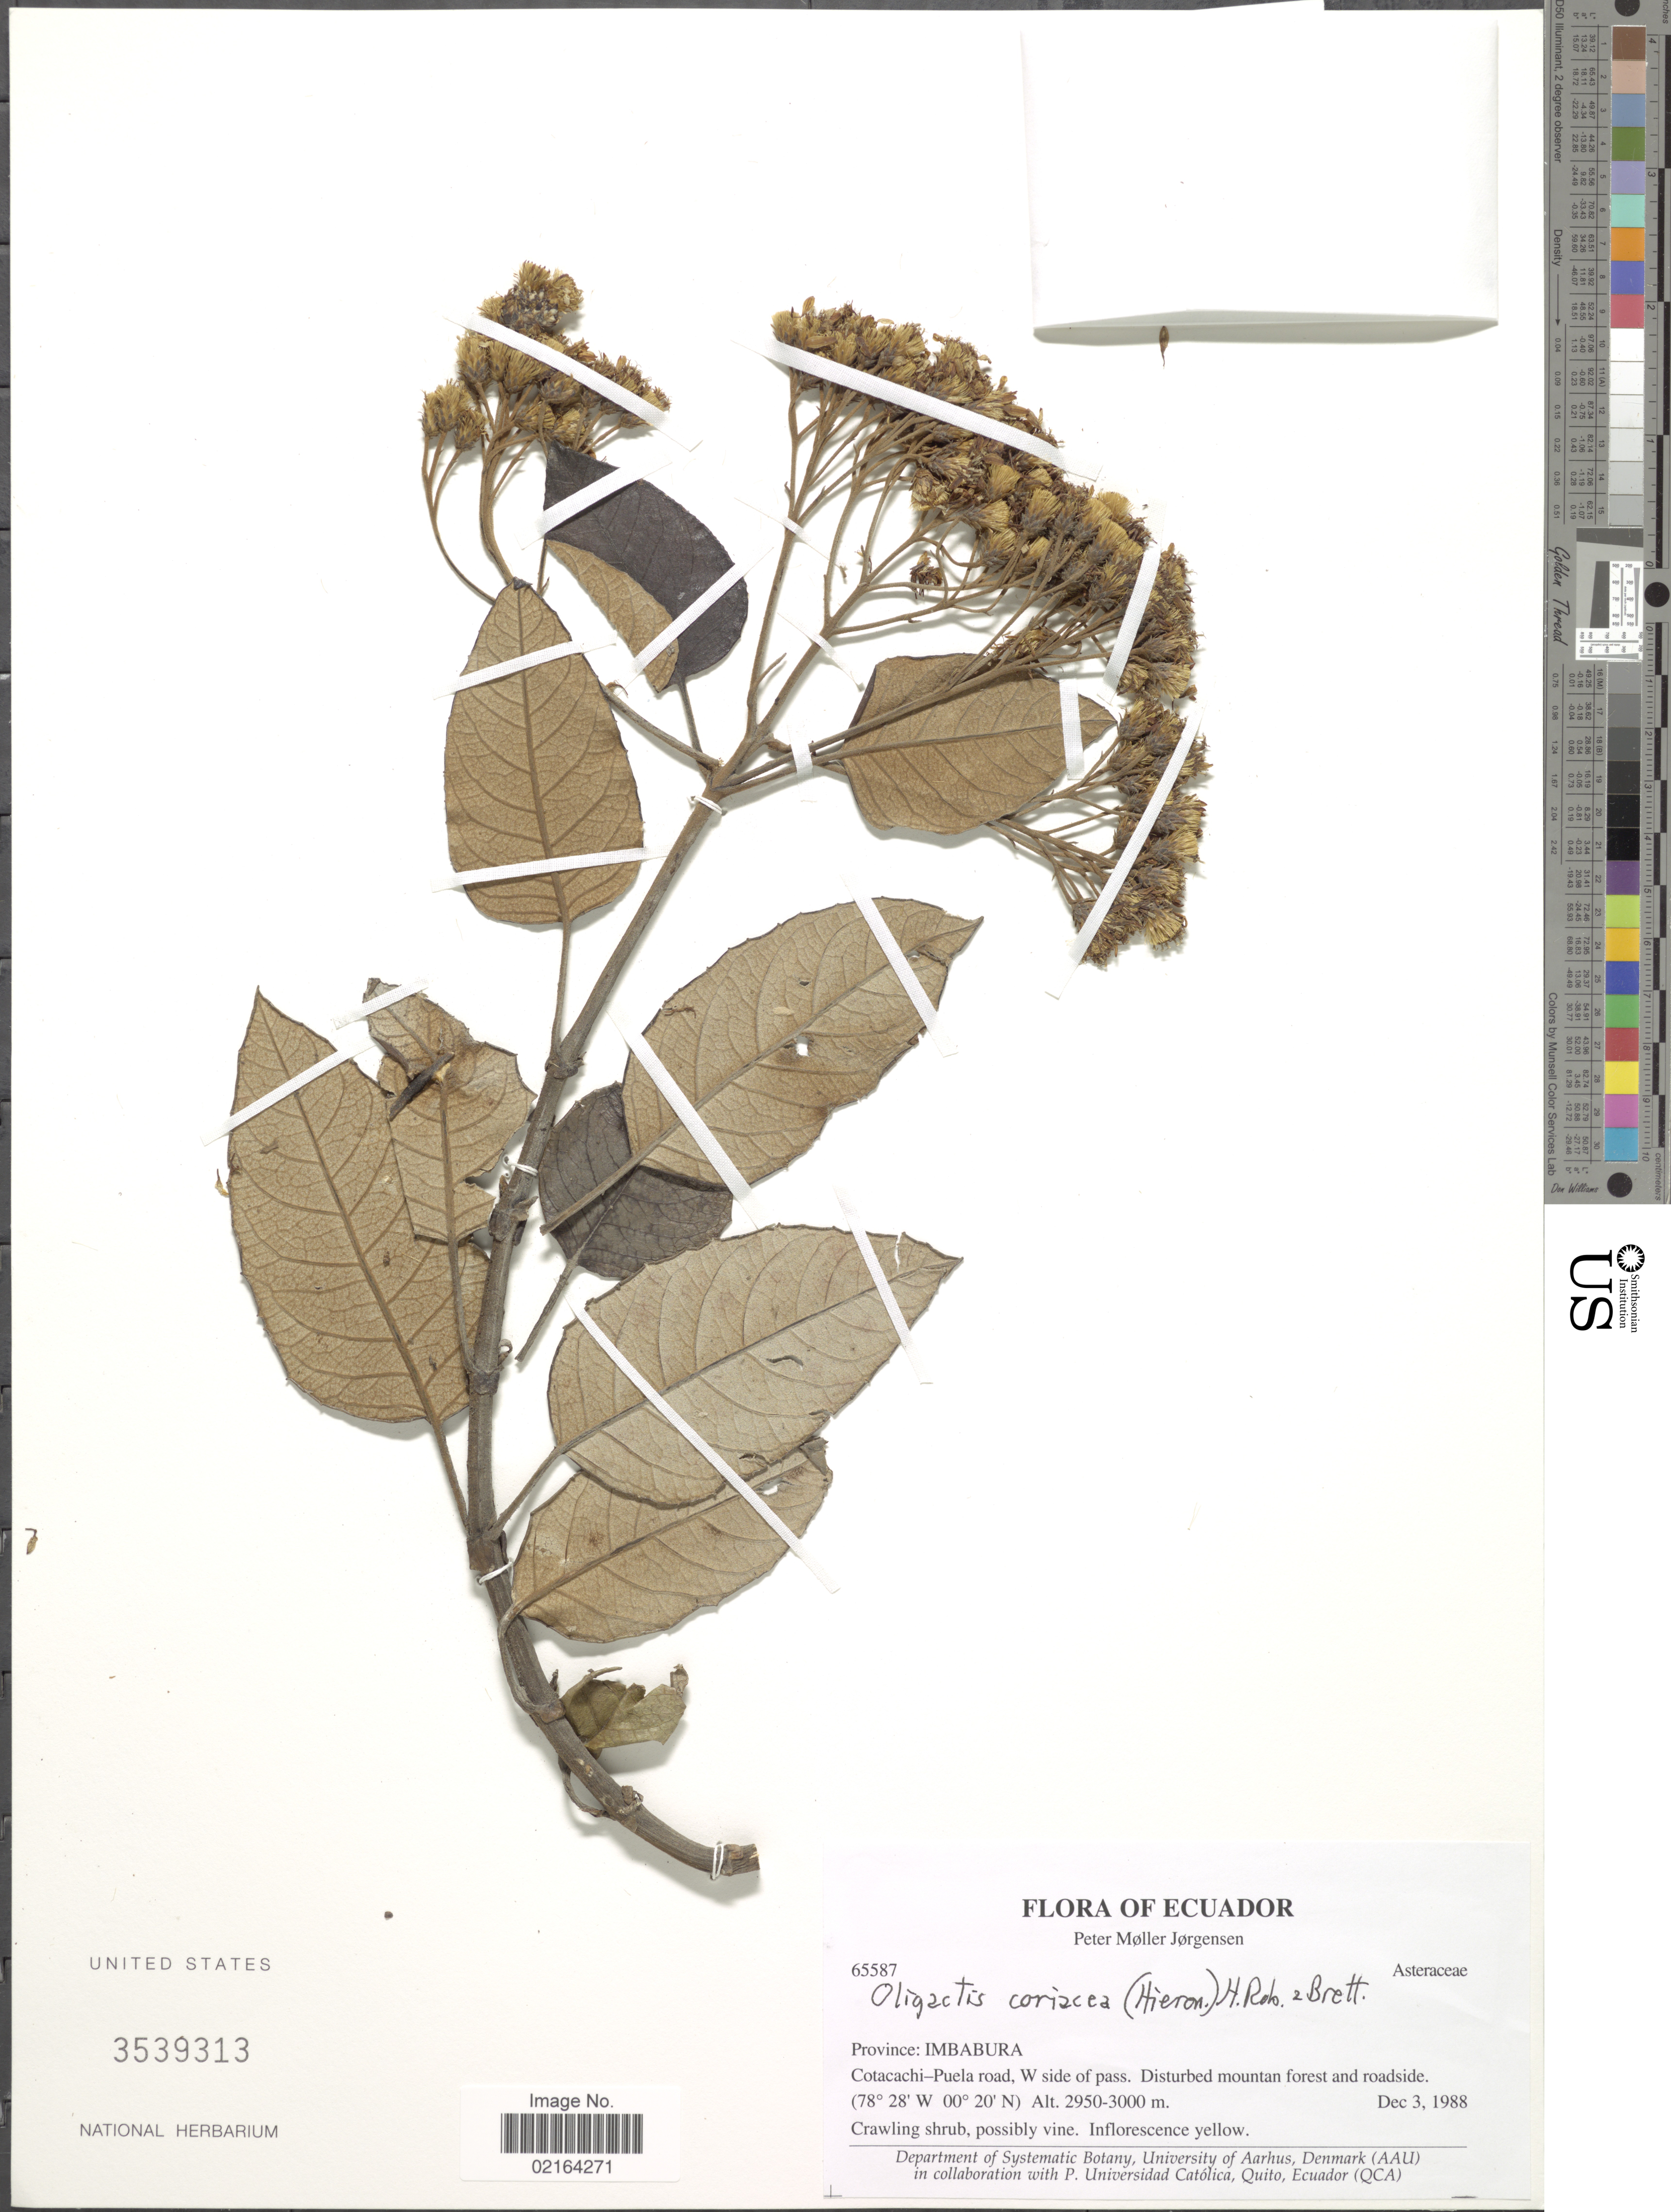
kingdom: Plantae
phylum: Tracheophyta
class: Magnoliopsida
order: Asterales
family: Asteraceae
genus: Sampera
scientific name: Sampera coriacea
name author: (Hieron.) V.A. Funk & H. Rob.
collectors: P. M. Jørgensen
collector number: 65587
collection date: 1988-12-03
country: Ecuador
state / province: Imbabura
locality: Province: Imbabura, Cotacachi-Puela road, W side of pass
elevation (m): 2950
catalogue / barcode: US 3539313